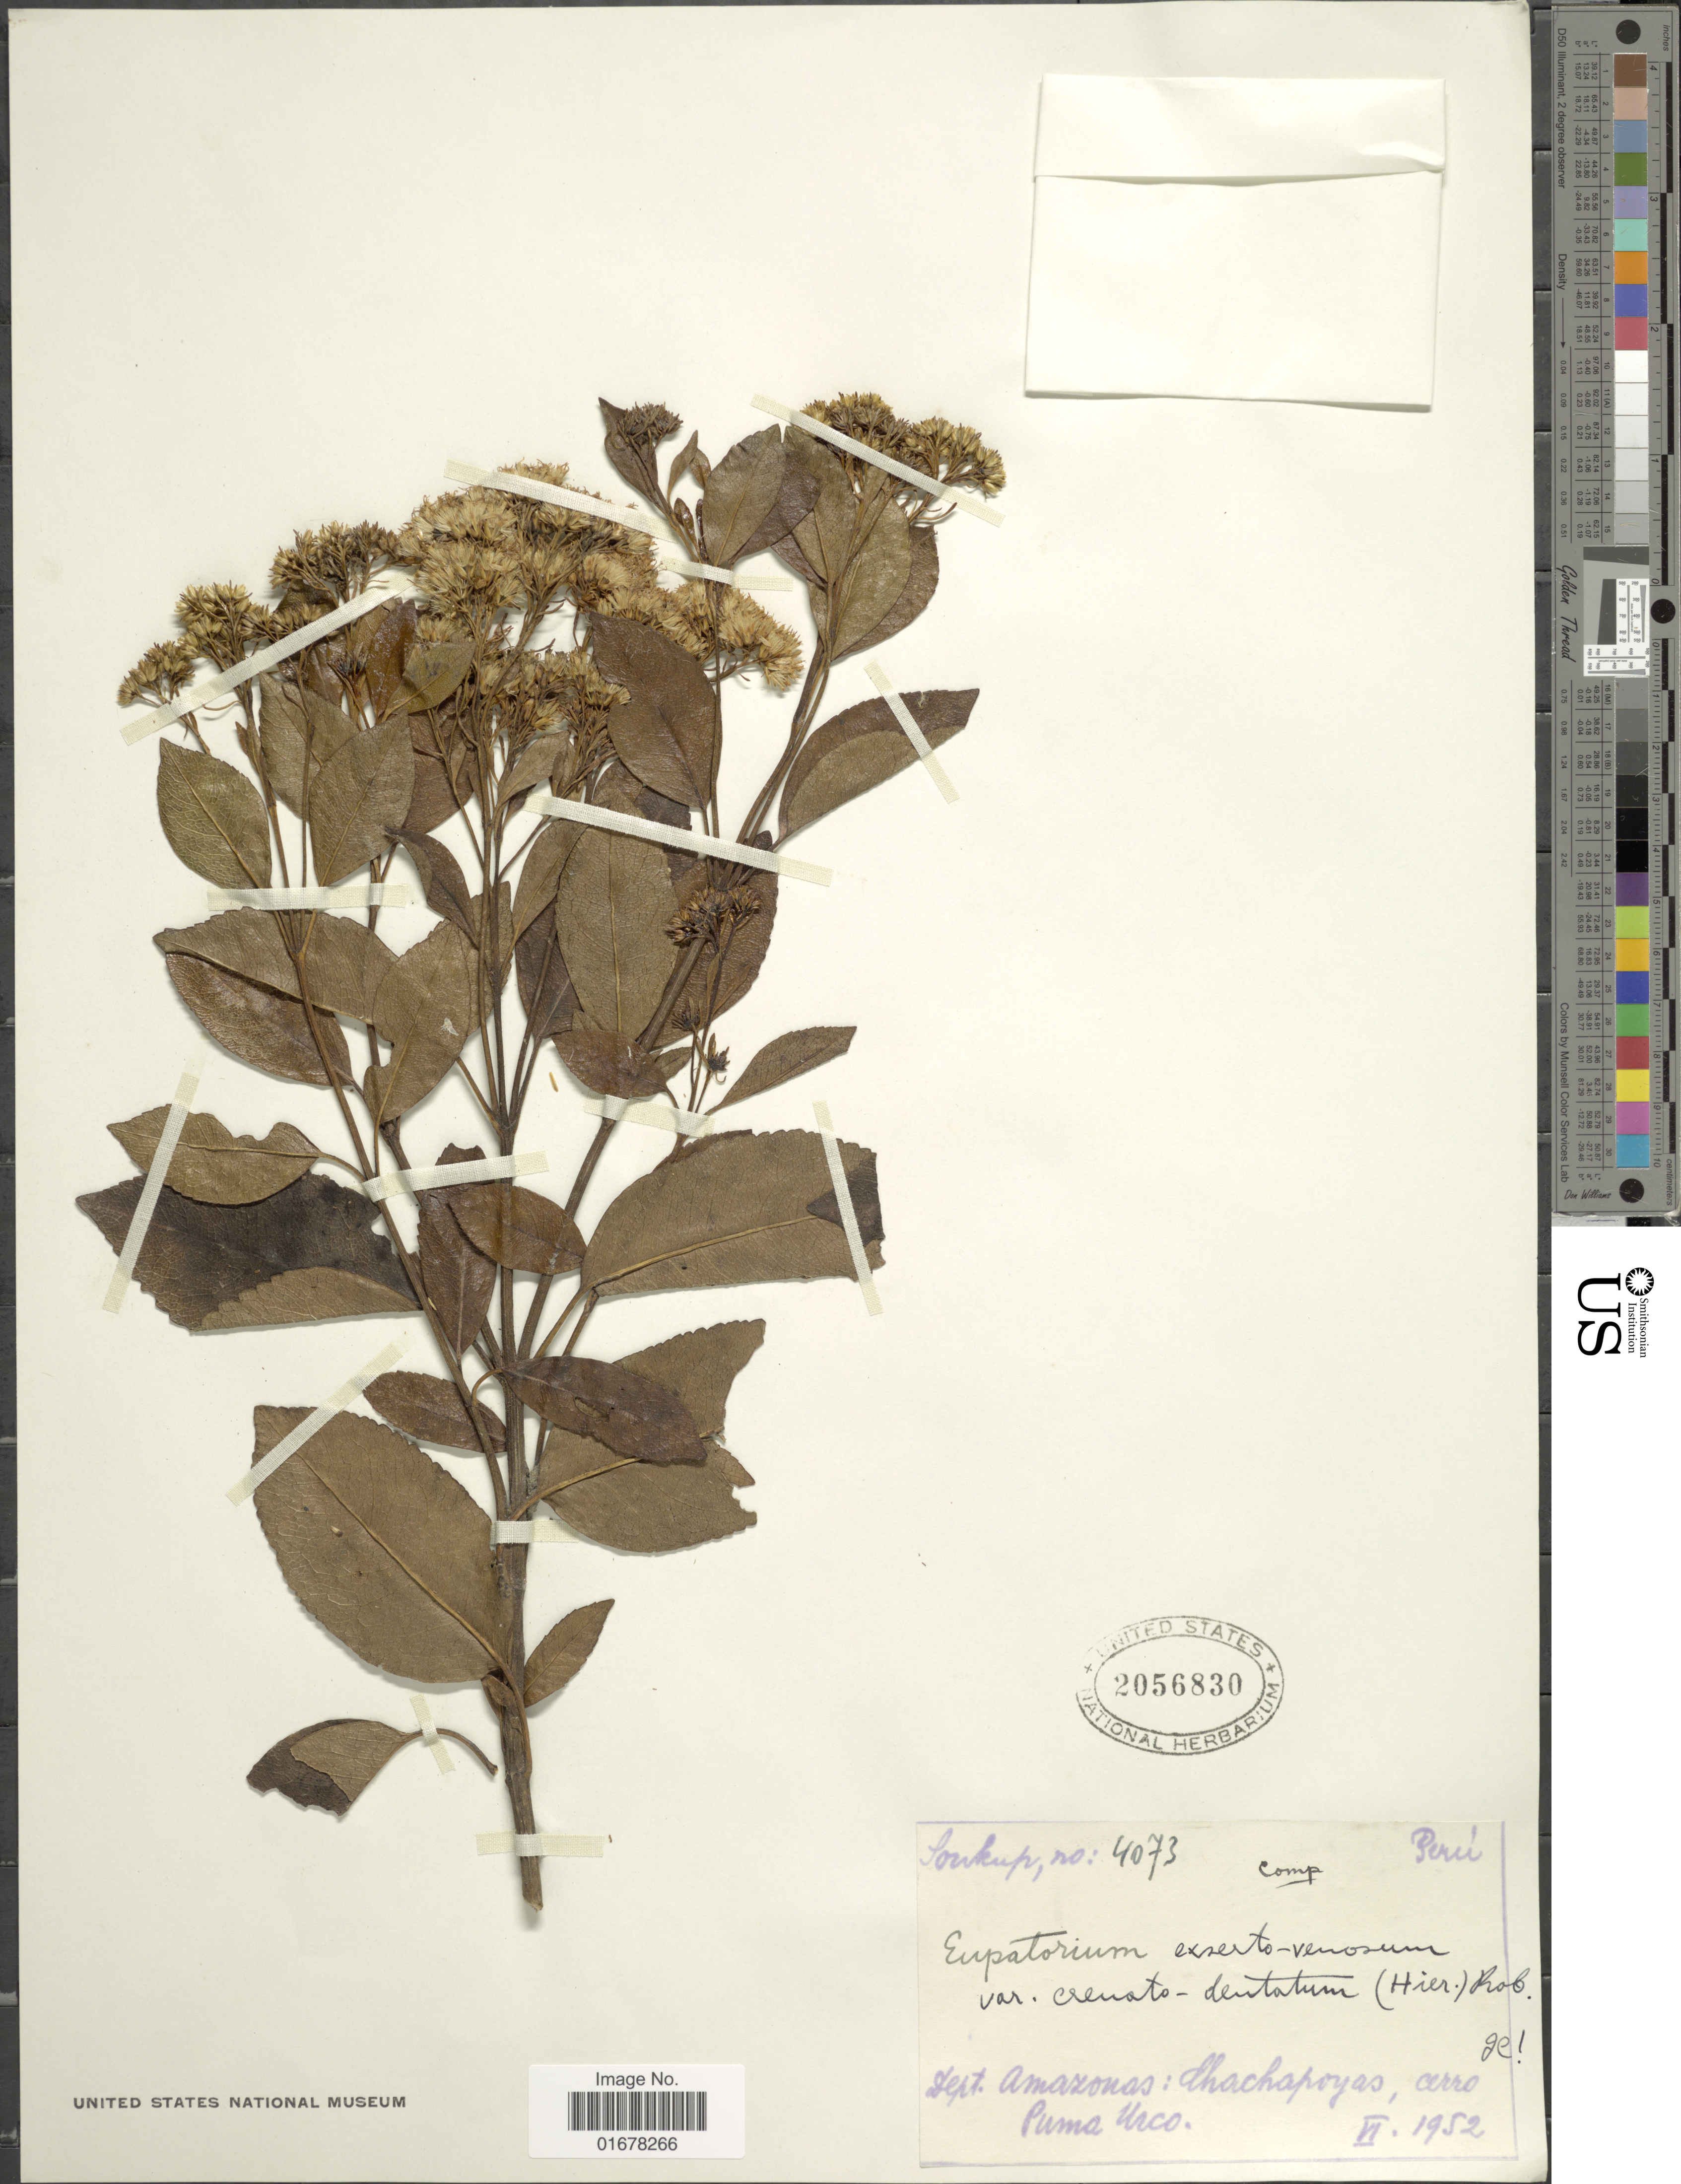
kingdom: Plantae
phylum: Tracheophyta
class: Magnoliopsida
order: Asterales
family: Asteraceae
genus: Ageratina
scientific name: Ageratina exserto-venosa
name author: (Klatt) R.M. King & H. Rob.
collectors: -- Soukup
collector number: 4073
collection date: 1952-06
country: Peru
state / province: Amazonas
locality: Dept.: Amazonas, Chachapoyasm cerro Puma Urco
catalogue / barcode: US 2056830